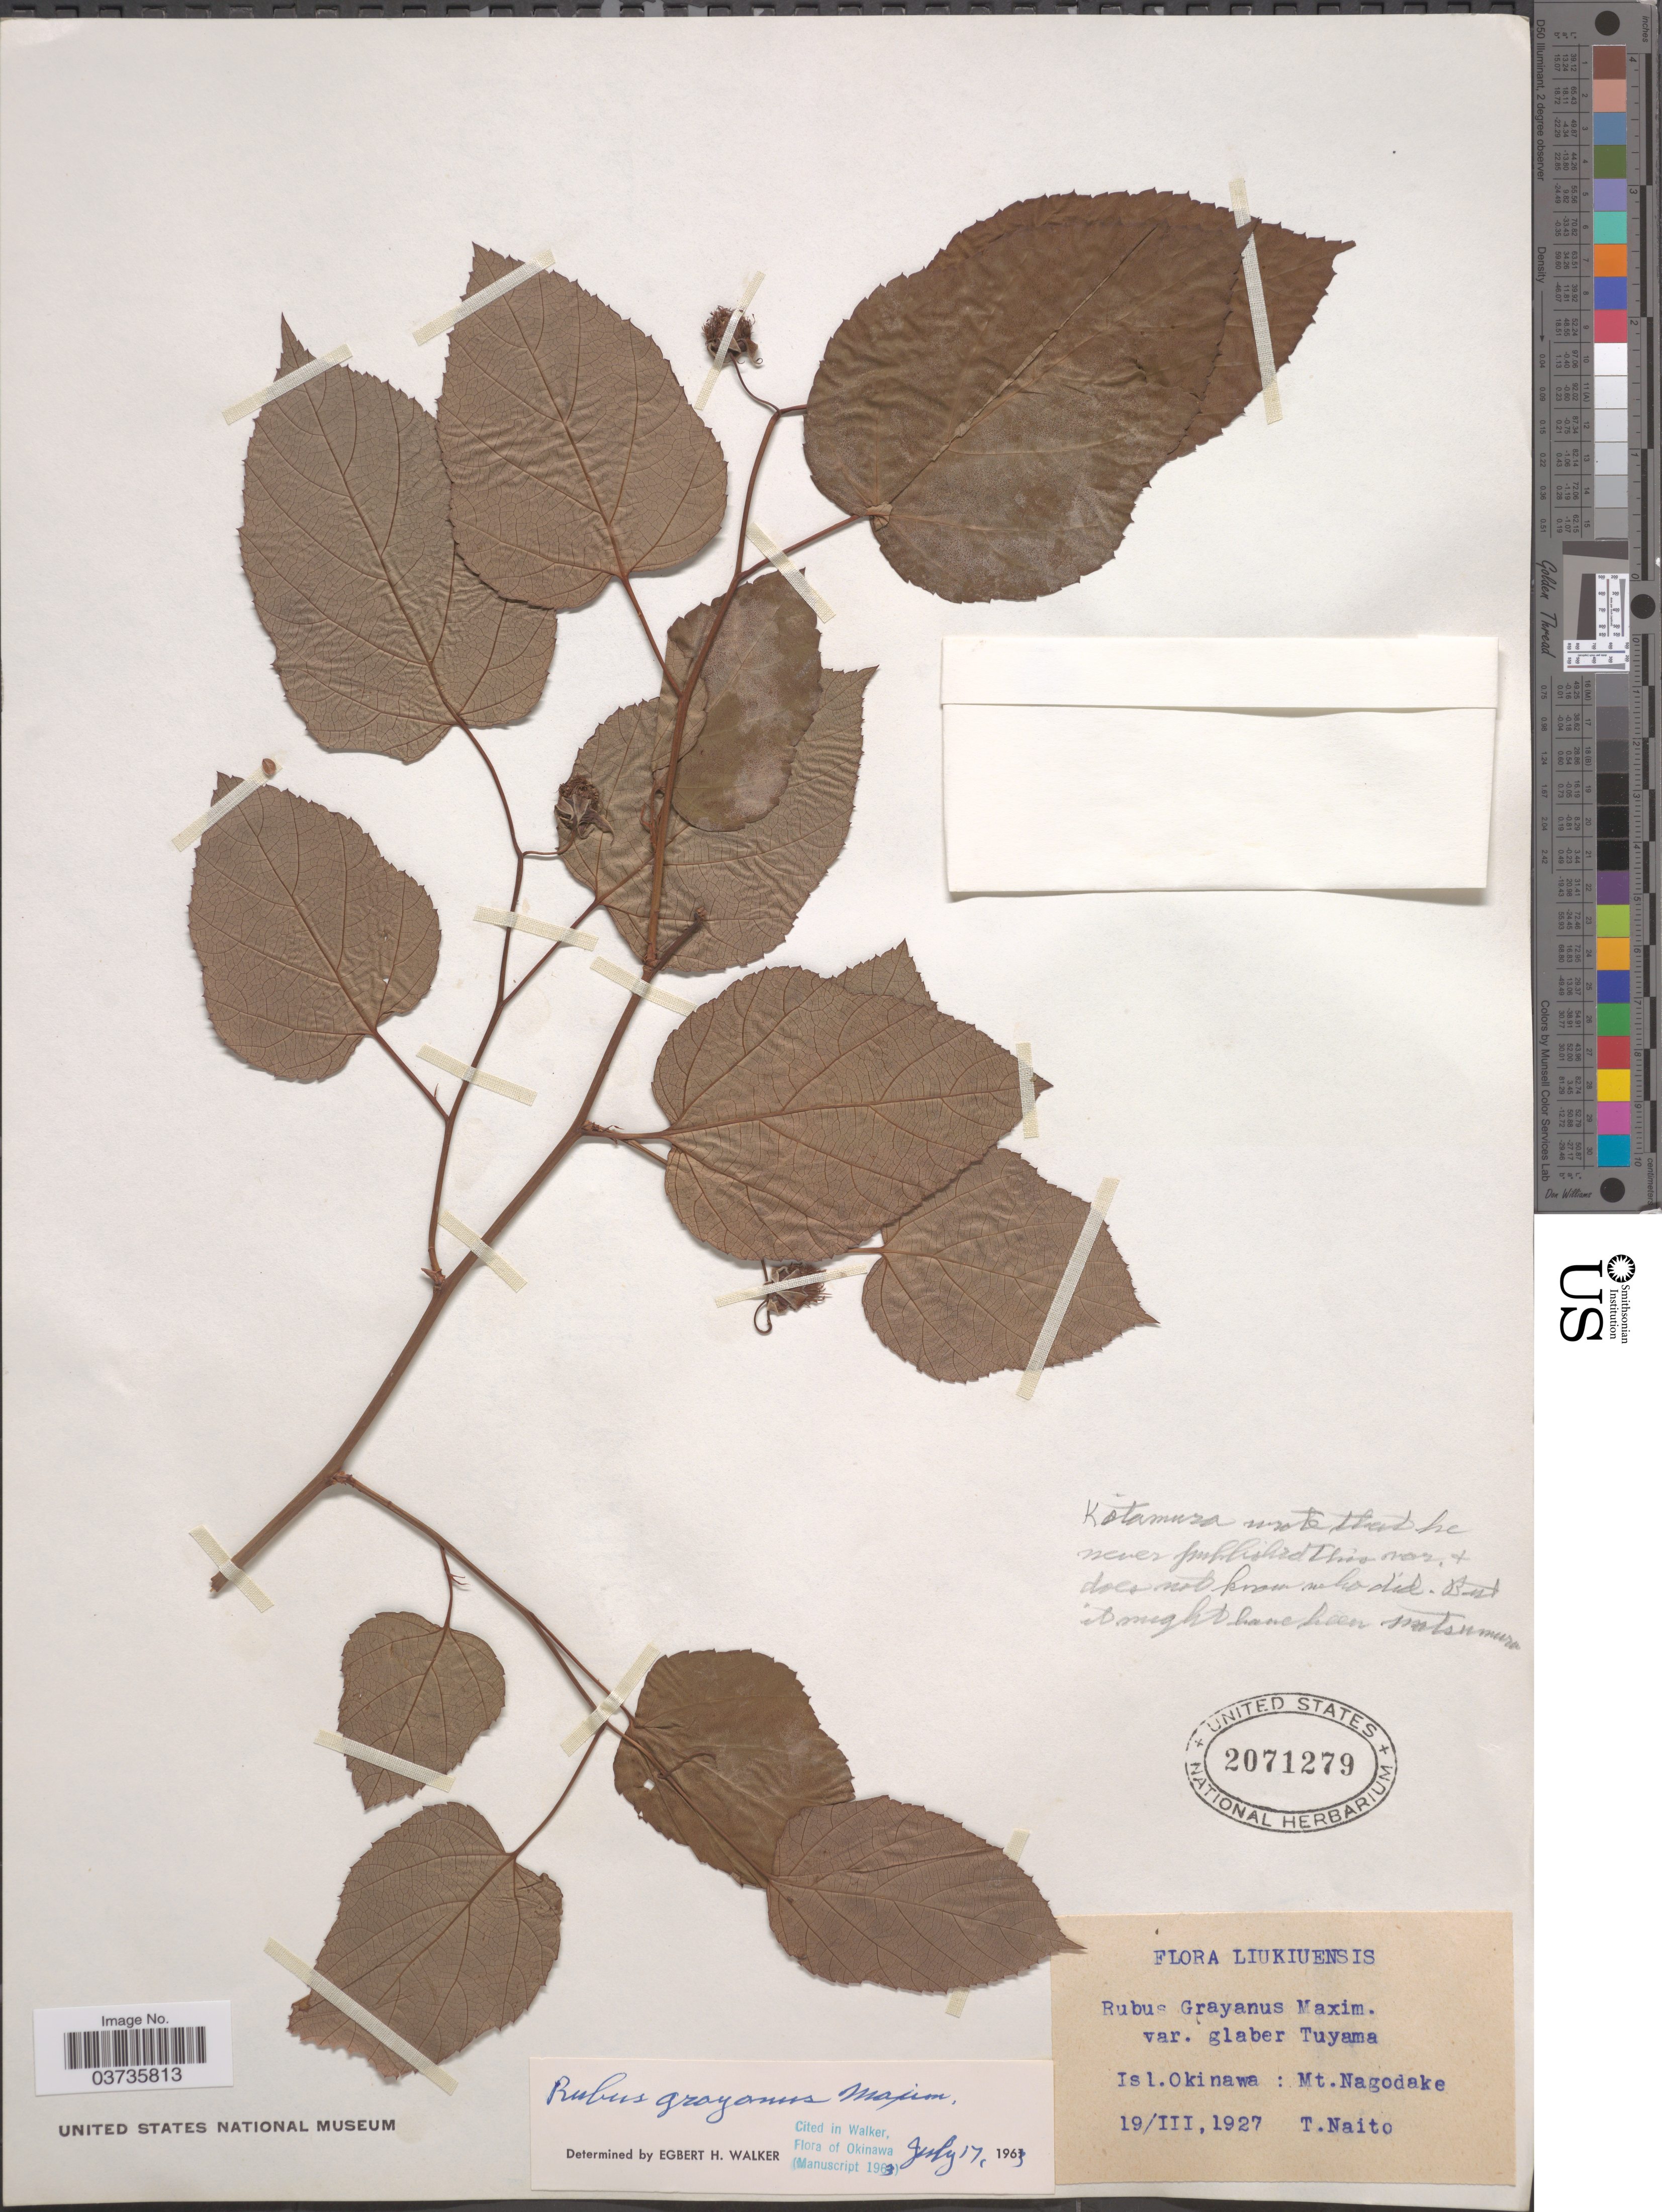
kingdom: Plantae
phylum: Tracheophyta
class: Magnoliopsida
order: Rosales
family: Rosaceae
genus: Rubus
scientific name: Rubus grayanus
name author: Maxim.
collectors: T. Naito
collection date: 1927-03-19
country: Japan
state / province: Okinawa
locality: Liukiuensis. Isl. Okinawa: Mt. Nagodake.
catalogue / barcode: US 2071279